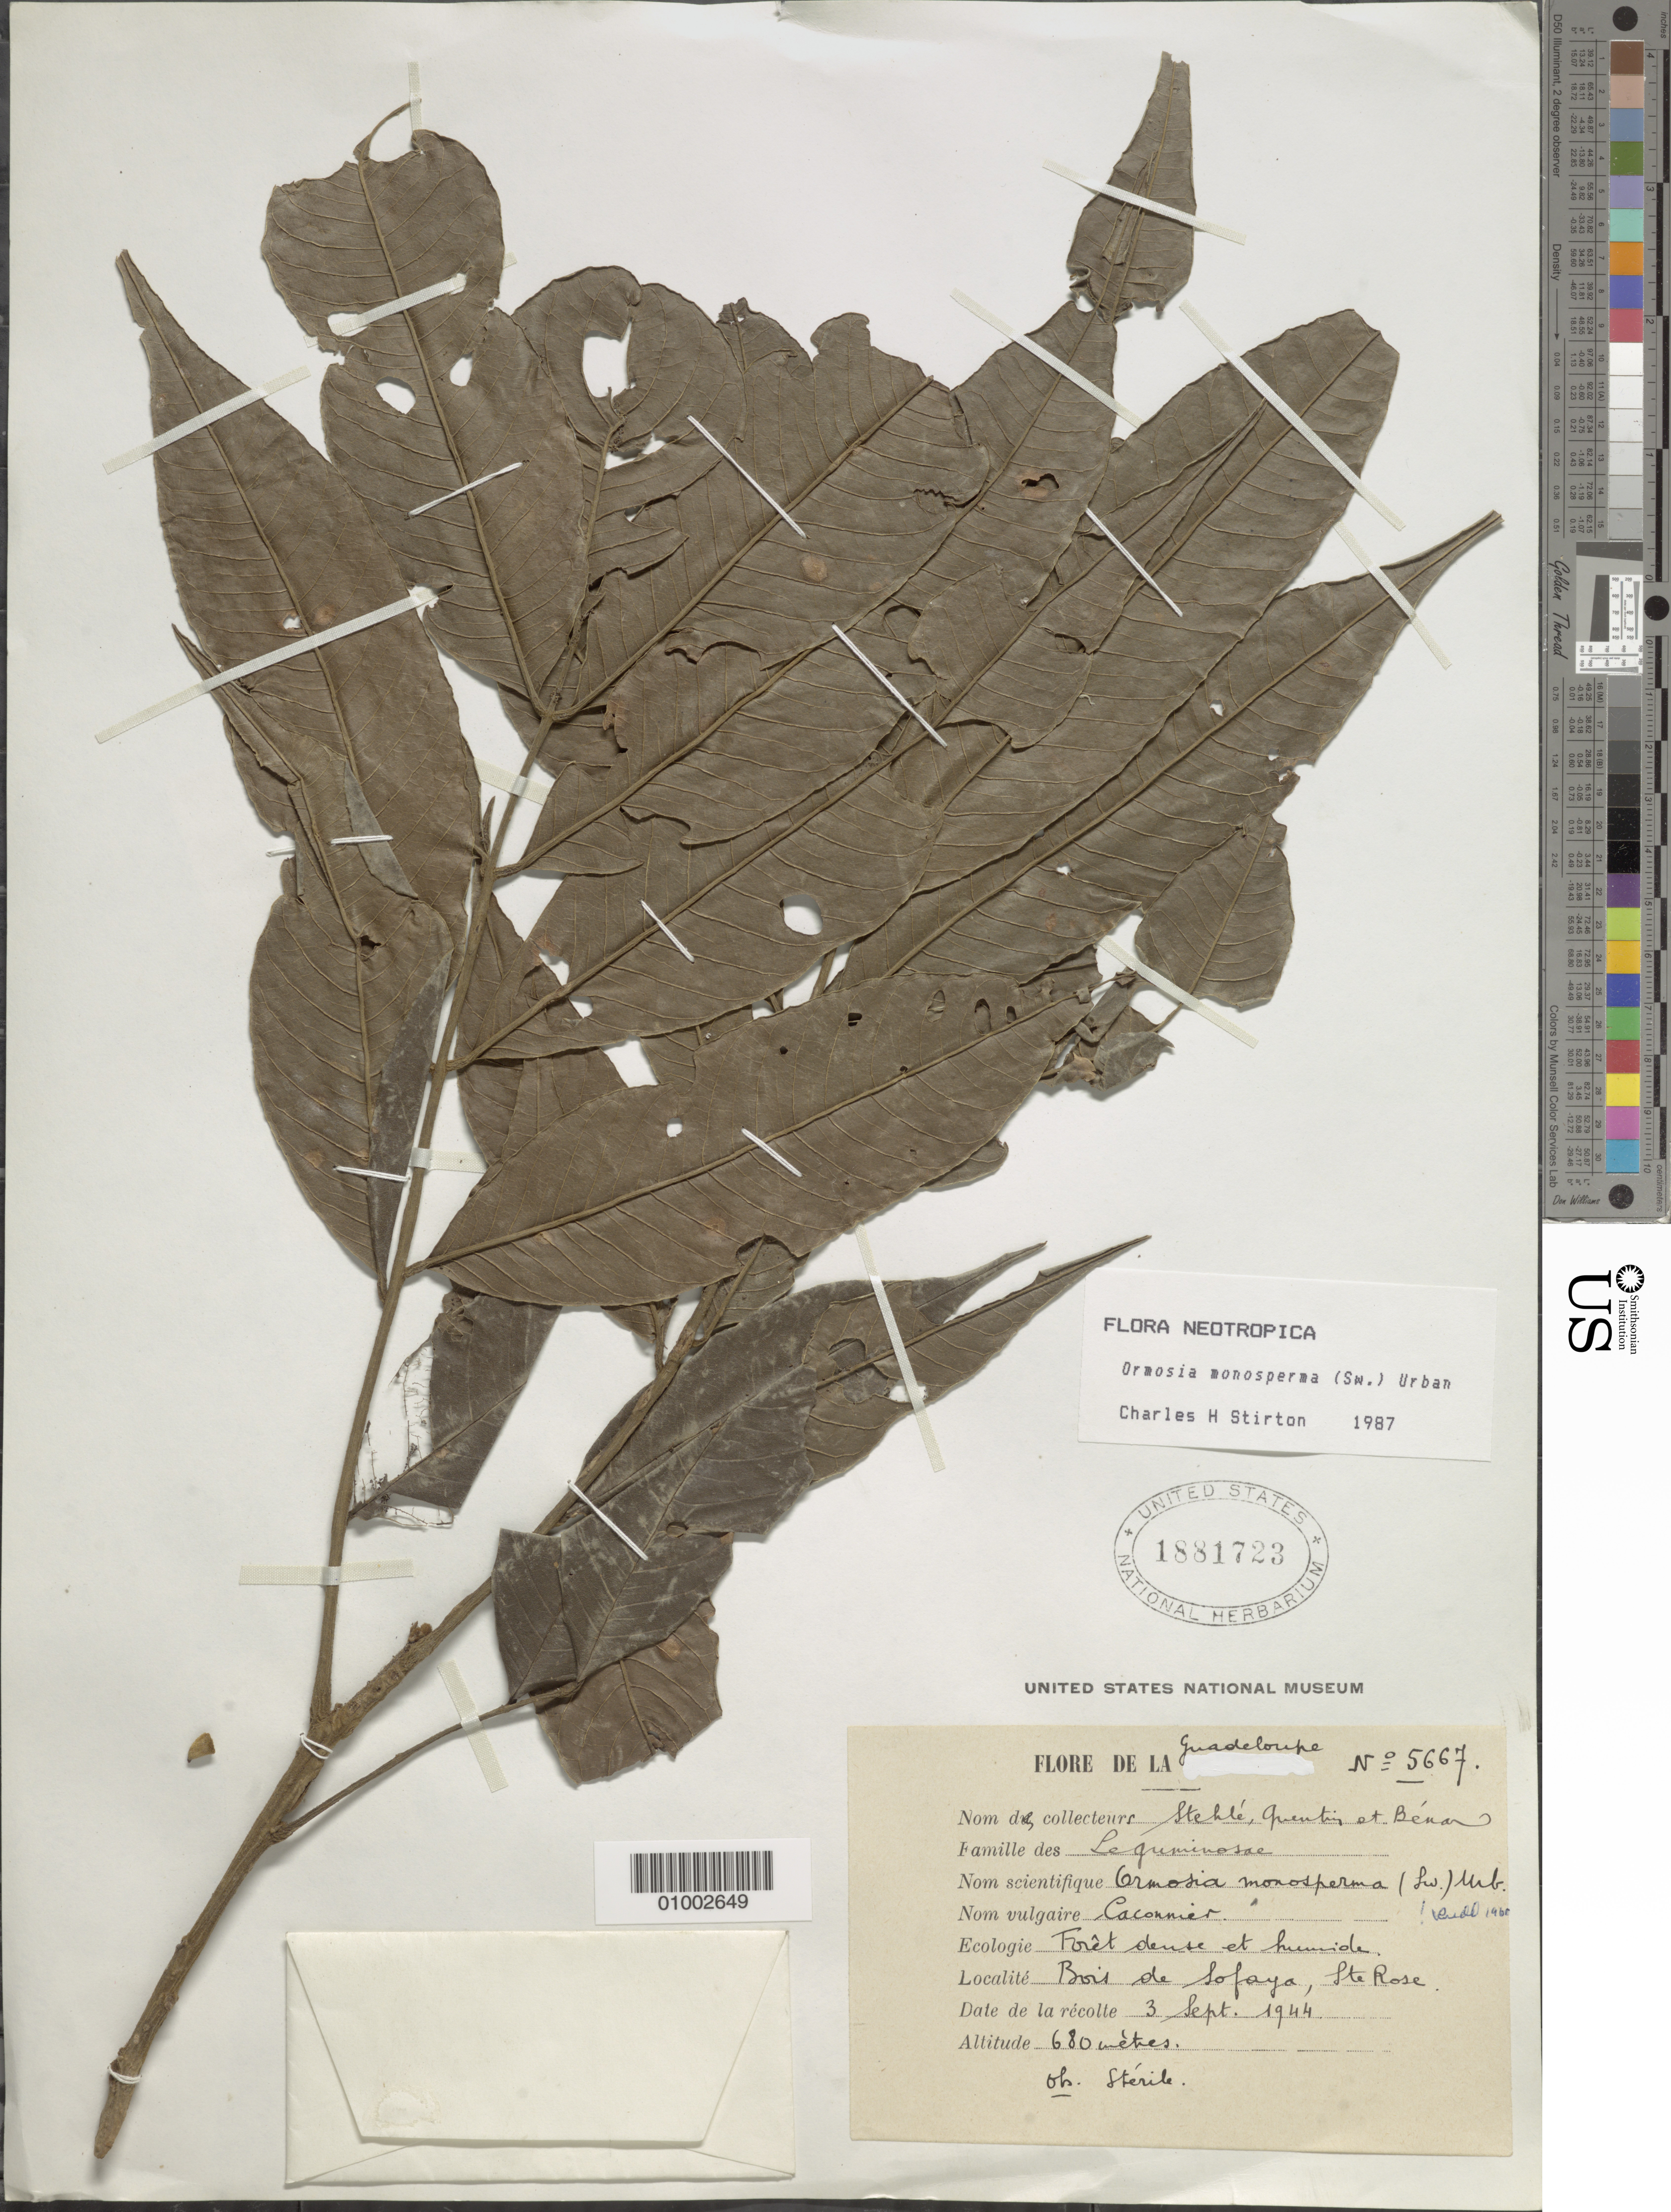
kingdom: Plantae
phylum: Tracheophyta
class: Magnoliopsida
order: Fabales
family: Fabaceae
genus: Ormosia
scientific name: Ormosia monosperma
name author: (Sw.) Urb.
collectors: H. Stehlé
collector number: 5667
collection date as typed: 03 Sep 1944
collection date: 1944-09-03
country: Guadeloupe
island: Basse Terre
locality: Bois de Sofaya, St. Rose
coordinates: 0 N, 0 E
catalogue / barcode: US 1881723